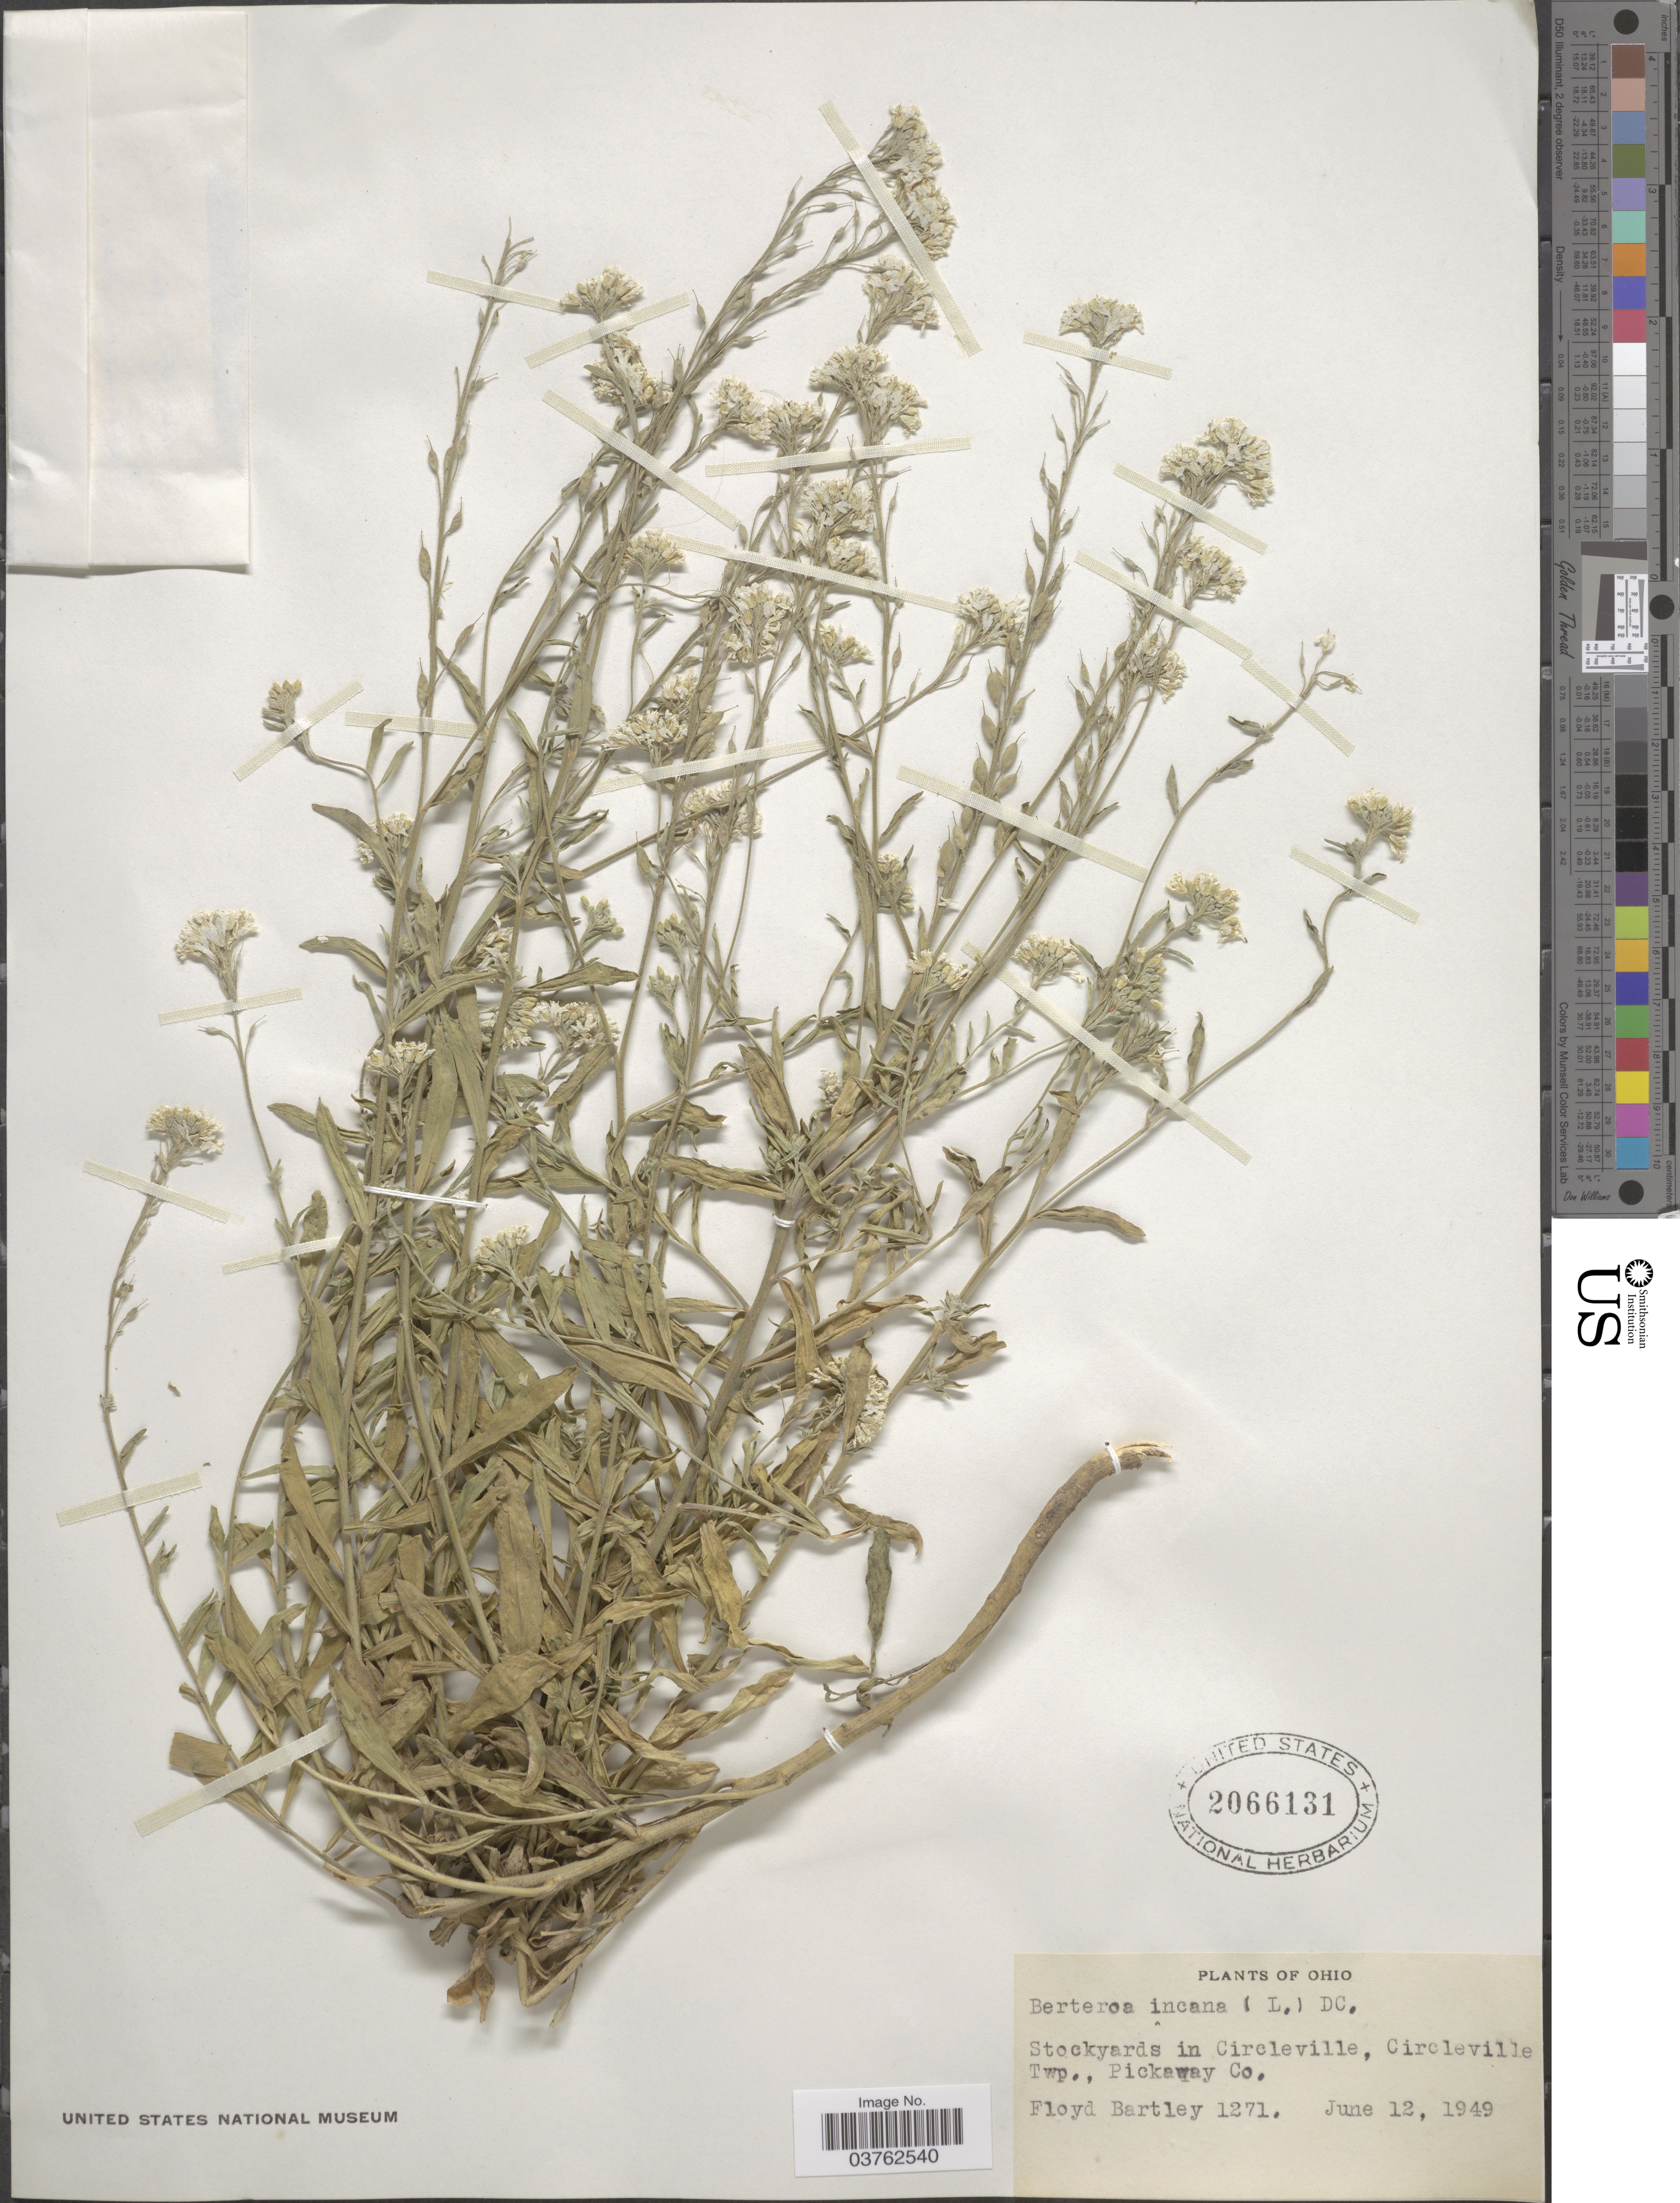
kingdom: Plantae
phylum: Tracheophyta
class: Magnoliopsida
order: Brassicales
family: Brassicaceae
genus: Berteroa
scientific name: Berteroa incana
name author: (L.) DC.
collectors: F. Bartley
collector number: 1271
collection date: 1949-06-12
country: United States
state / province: Ohio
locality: Stockyards in Circleville, Circleville Twp., Pickaway Co.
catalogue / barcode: US 2066131